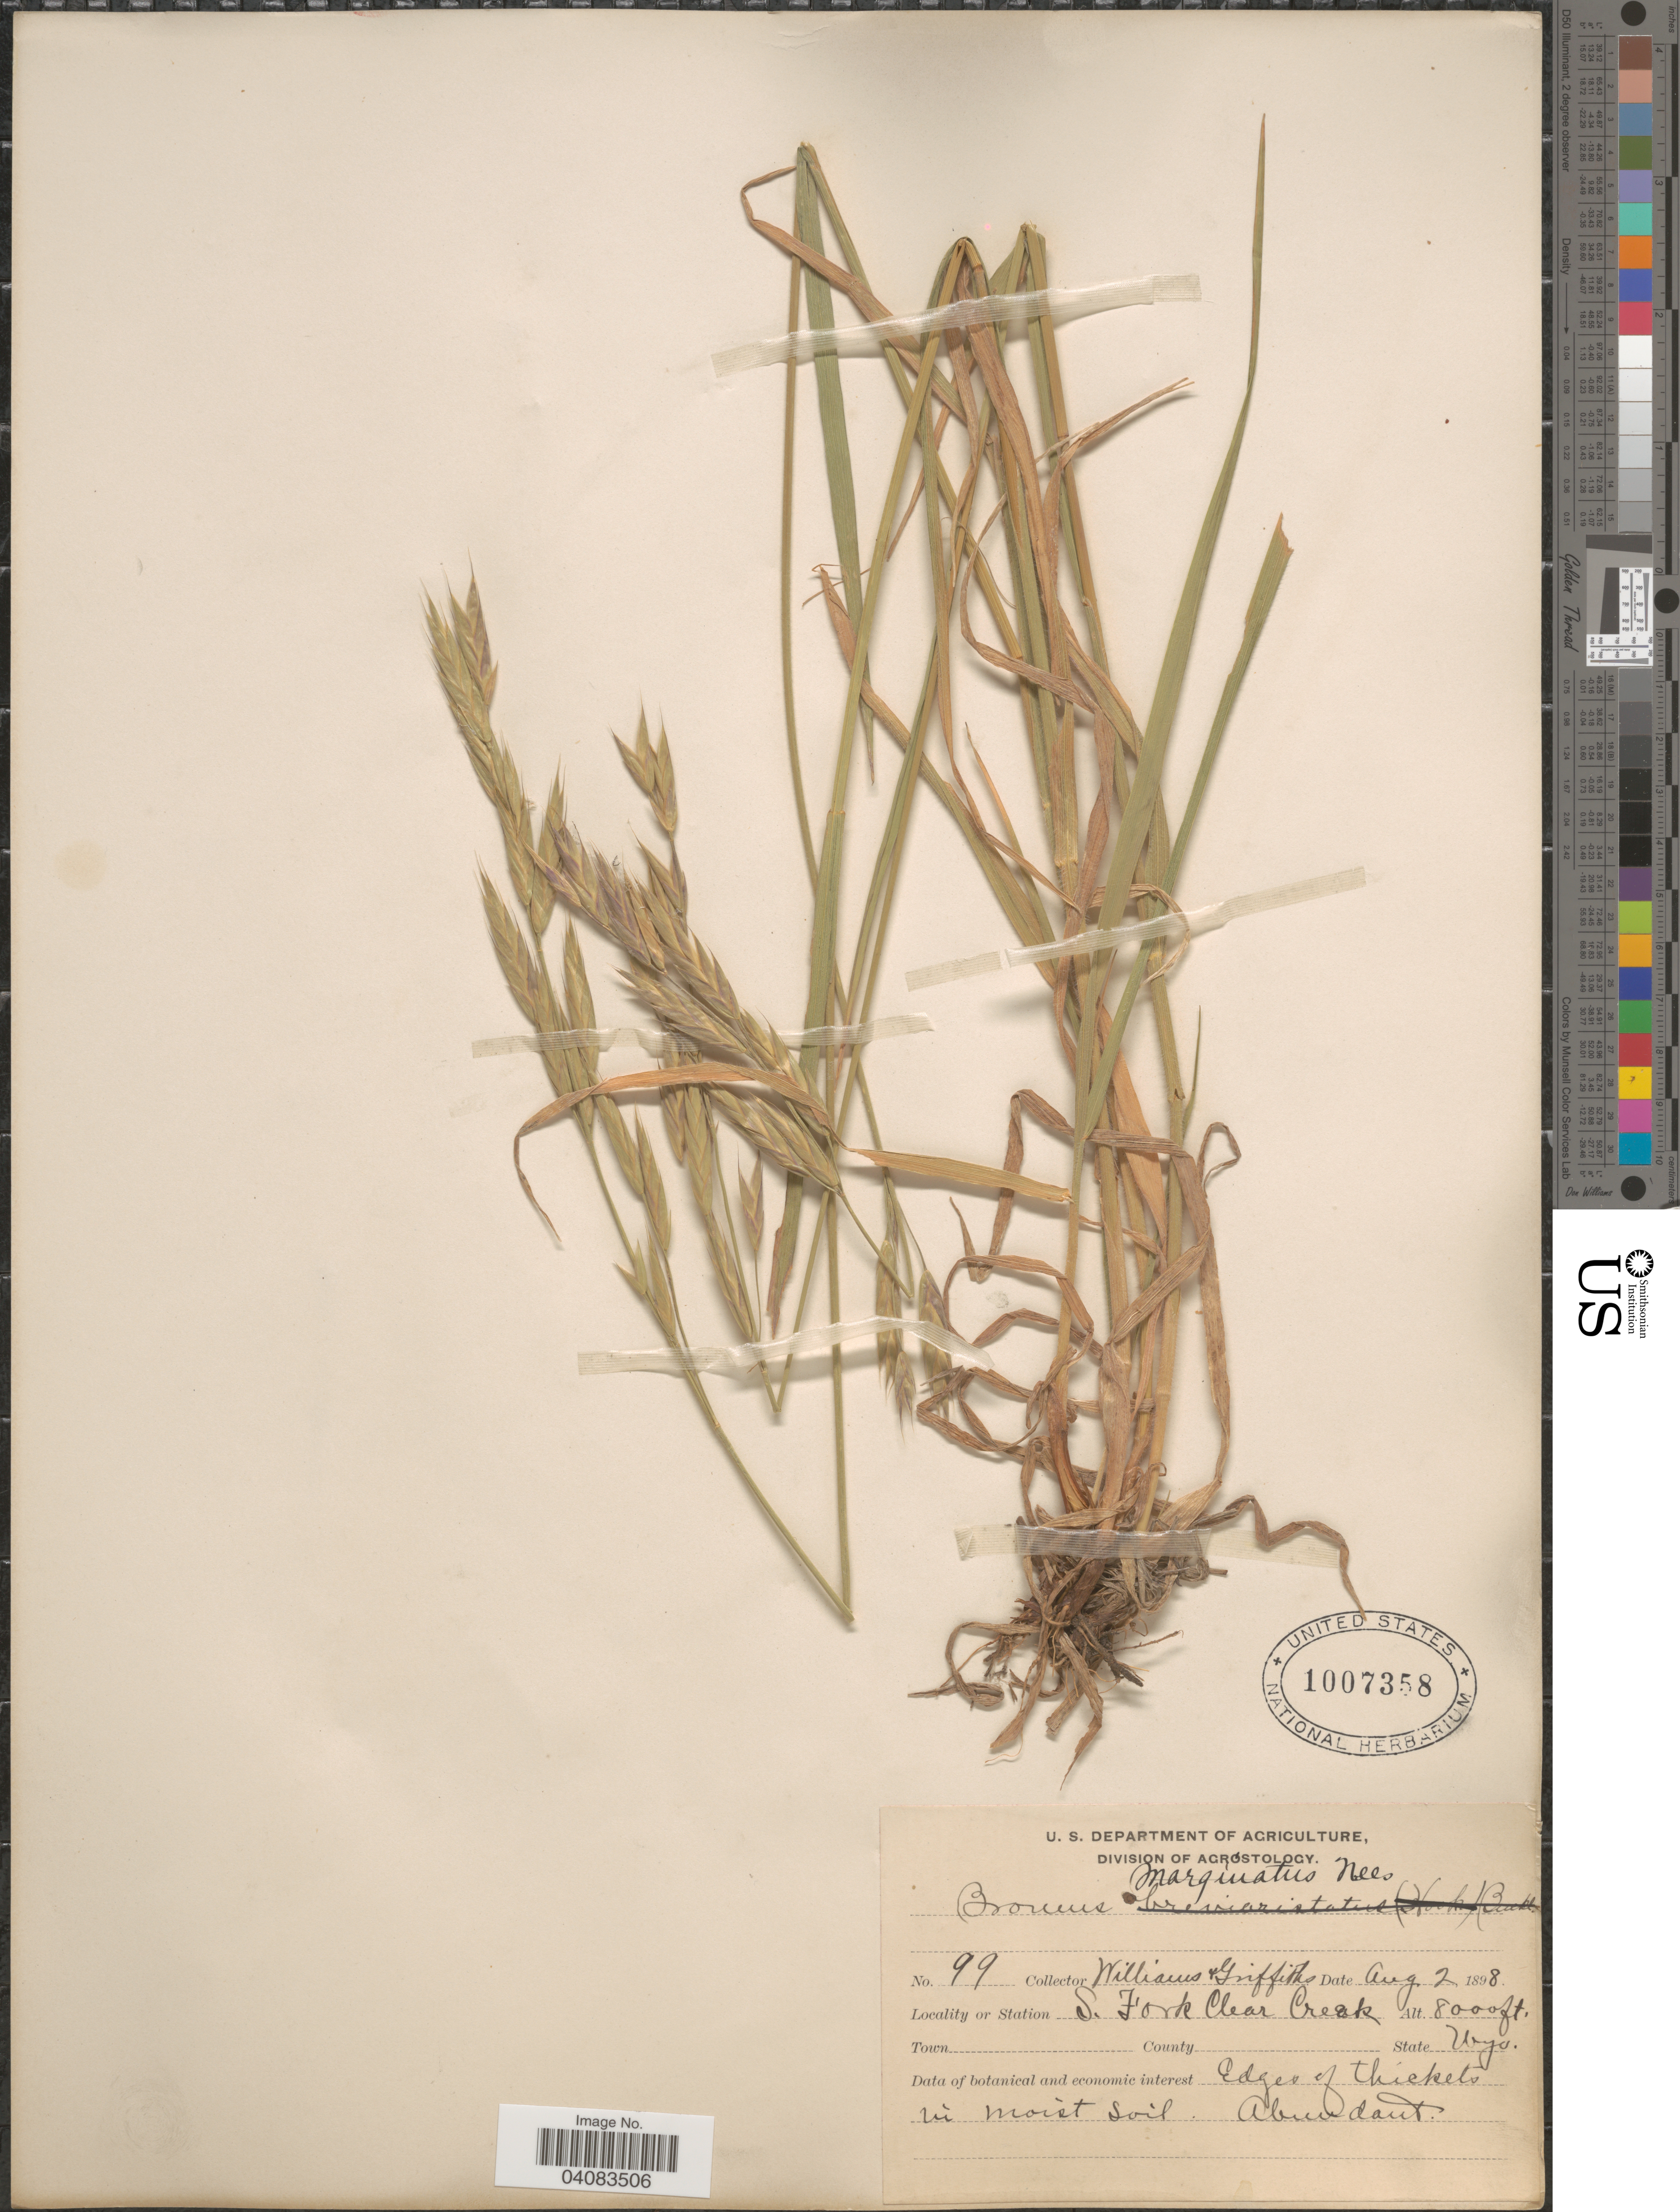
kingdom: Plantae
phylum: Tracheophyta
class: Liliopsida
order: Poales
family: Poaceae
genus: Bromus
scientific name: Bromus marginatus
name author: Nees ex Steud.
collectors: -- Williams & -- Griffiths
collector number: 99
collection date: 1898-08-02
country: United States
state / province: Wyoming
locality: S. Fork Clear Creek.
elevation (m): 2438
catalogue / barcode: US 1007358